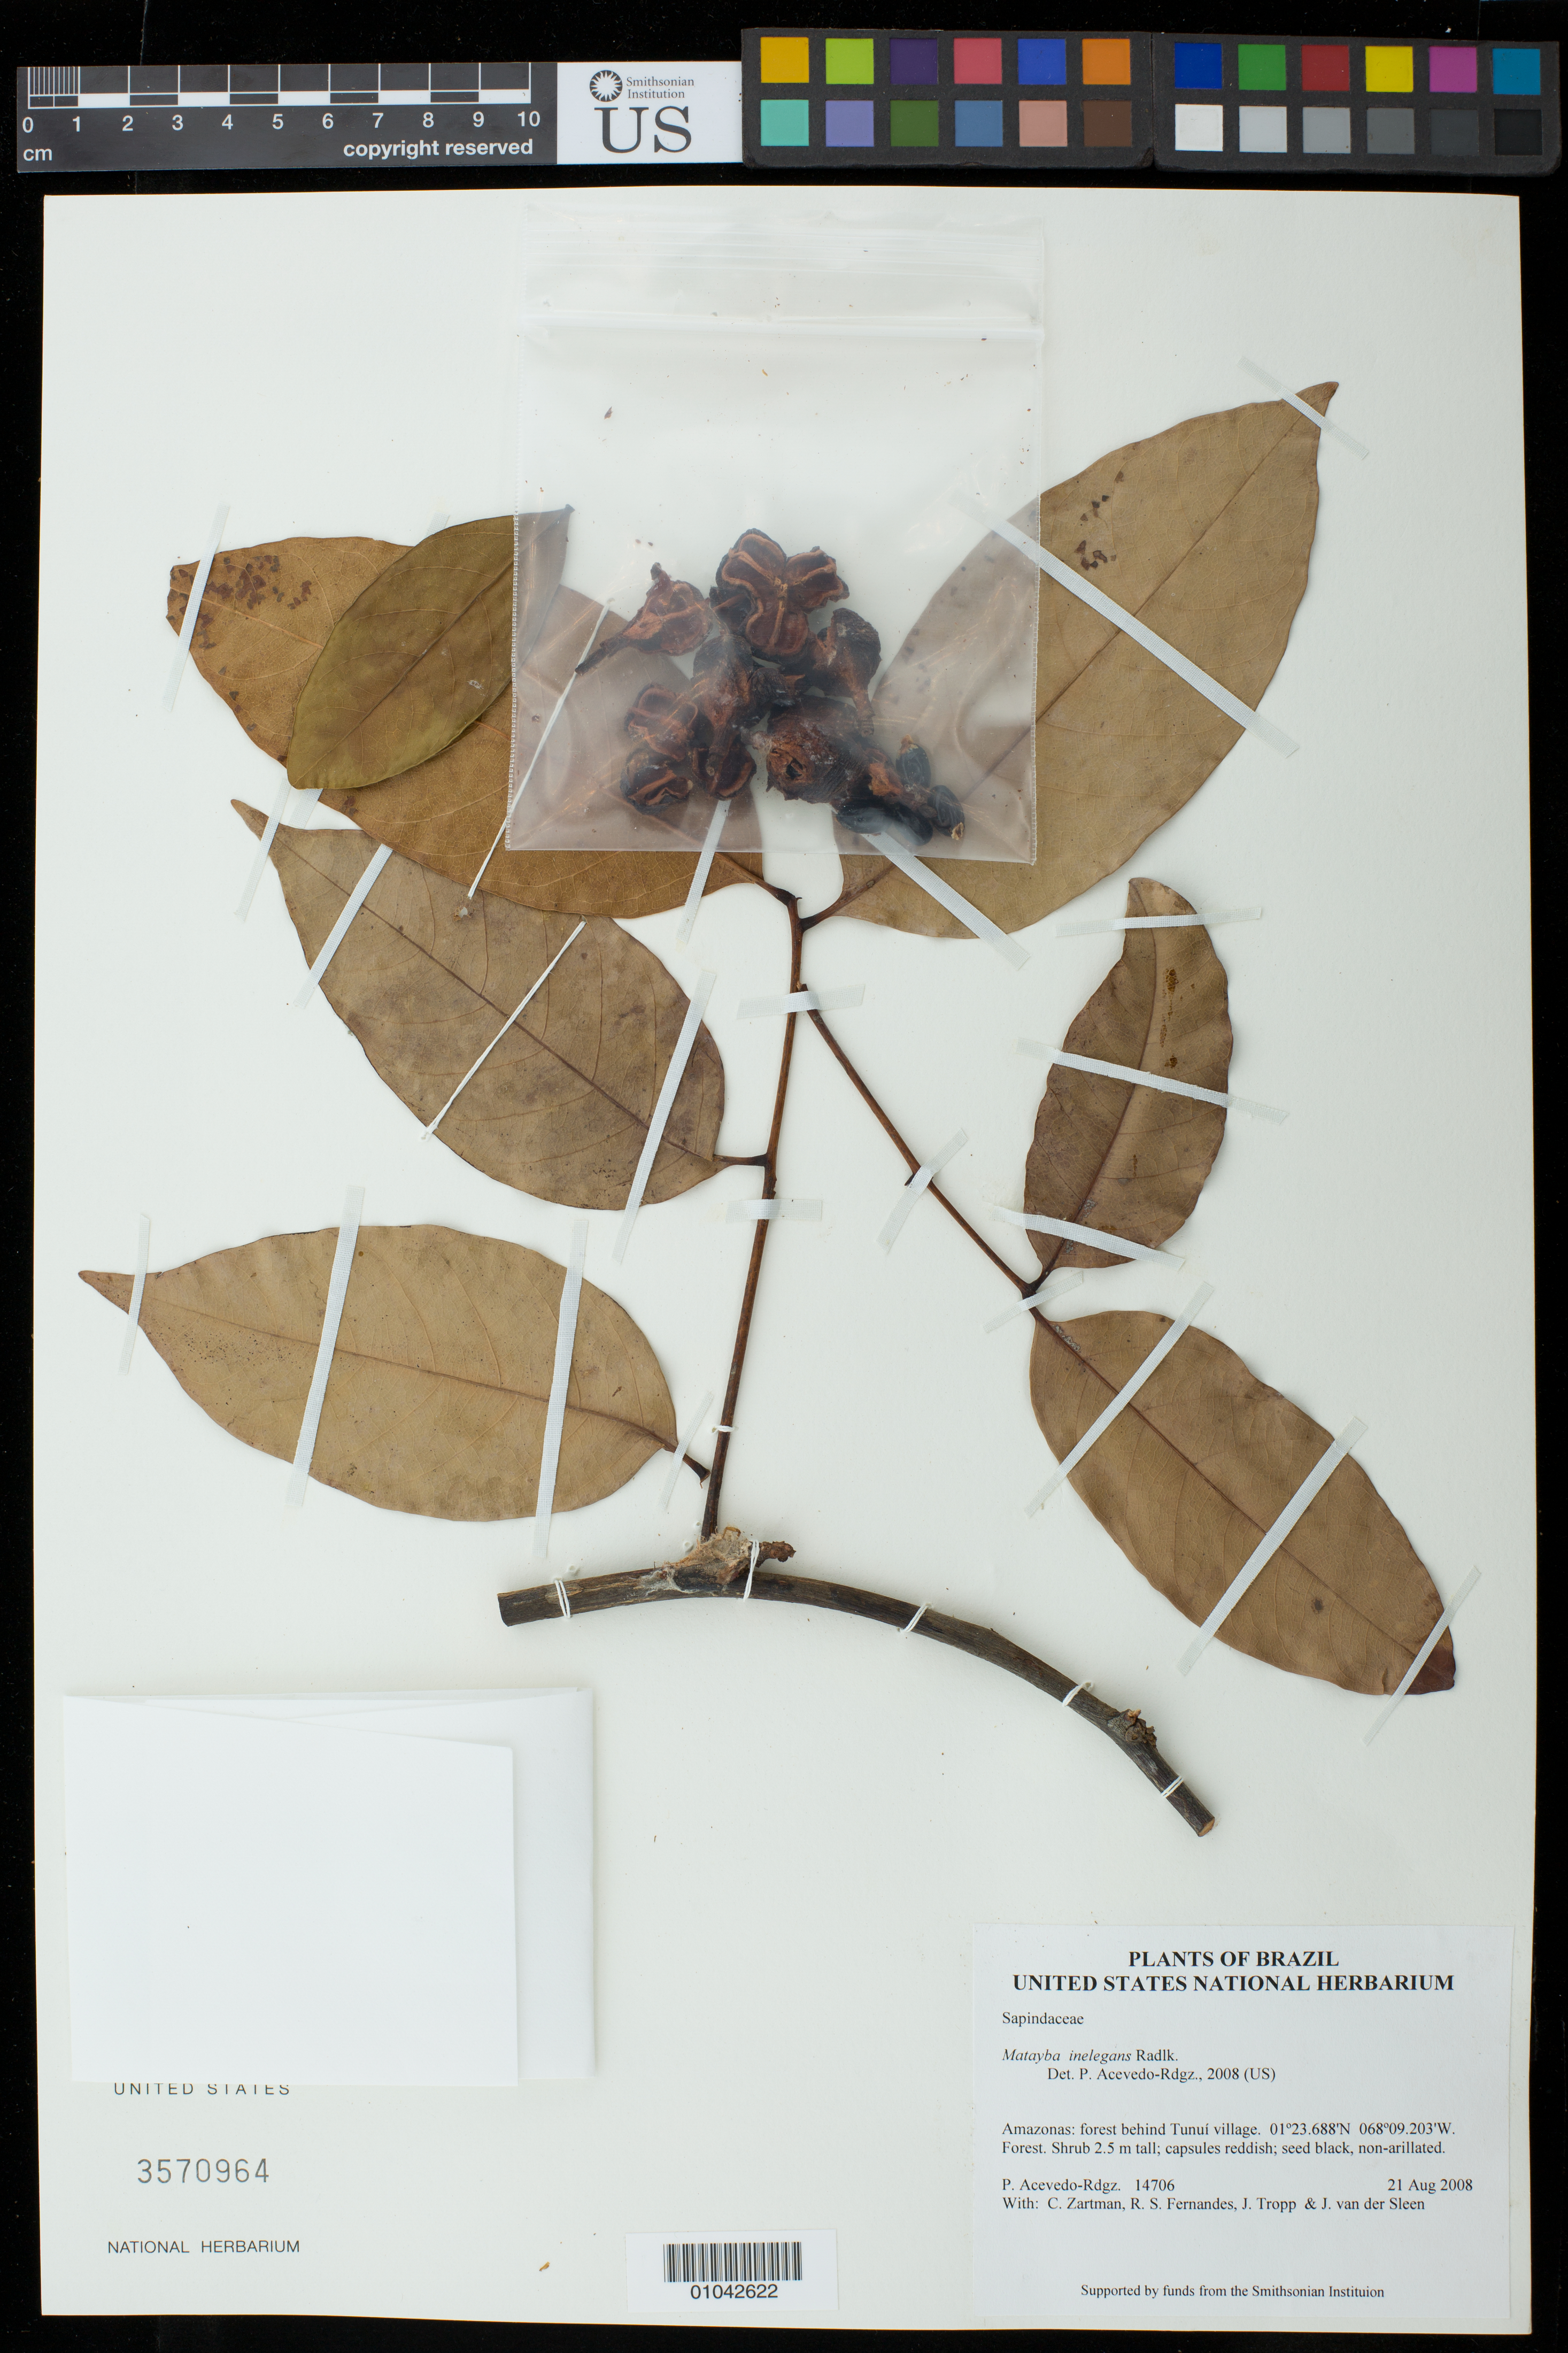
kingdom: Plantae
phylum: Tracheophyta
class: Magnoliopsida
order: Sapindales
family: Sapindaceae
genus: Matayba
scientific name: Matayba inelegans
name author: Radlk.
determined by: Acevedo-Rodríguez, P., (BOT), Smithsonian Institution - National Museum of Natural History (UNITED STATES)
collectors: P. Acevedo-Rodr., C. Zartman, R. Fernandes, J. Tropp & J. Sleen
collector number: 14706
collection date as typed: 21 Aug 2008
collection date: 2008-08-21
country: Brazil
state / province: Amazonas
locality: Amazonas: forest behind Tunuí village.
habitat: Forest.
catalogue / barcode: US 3570964